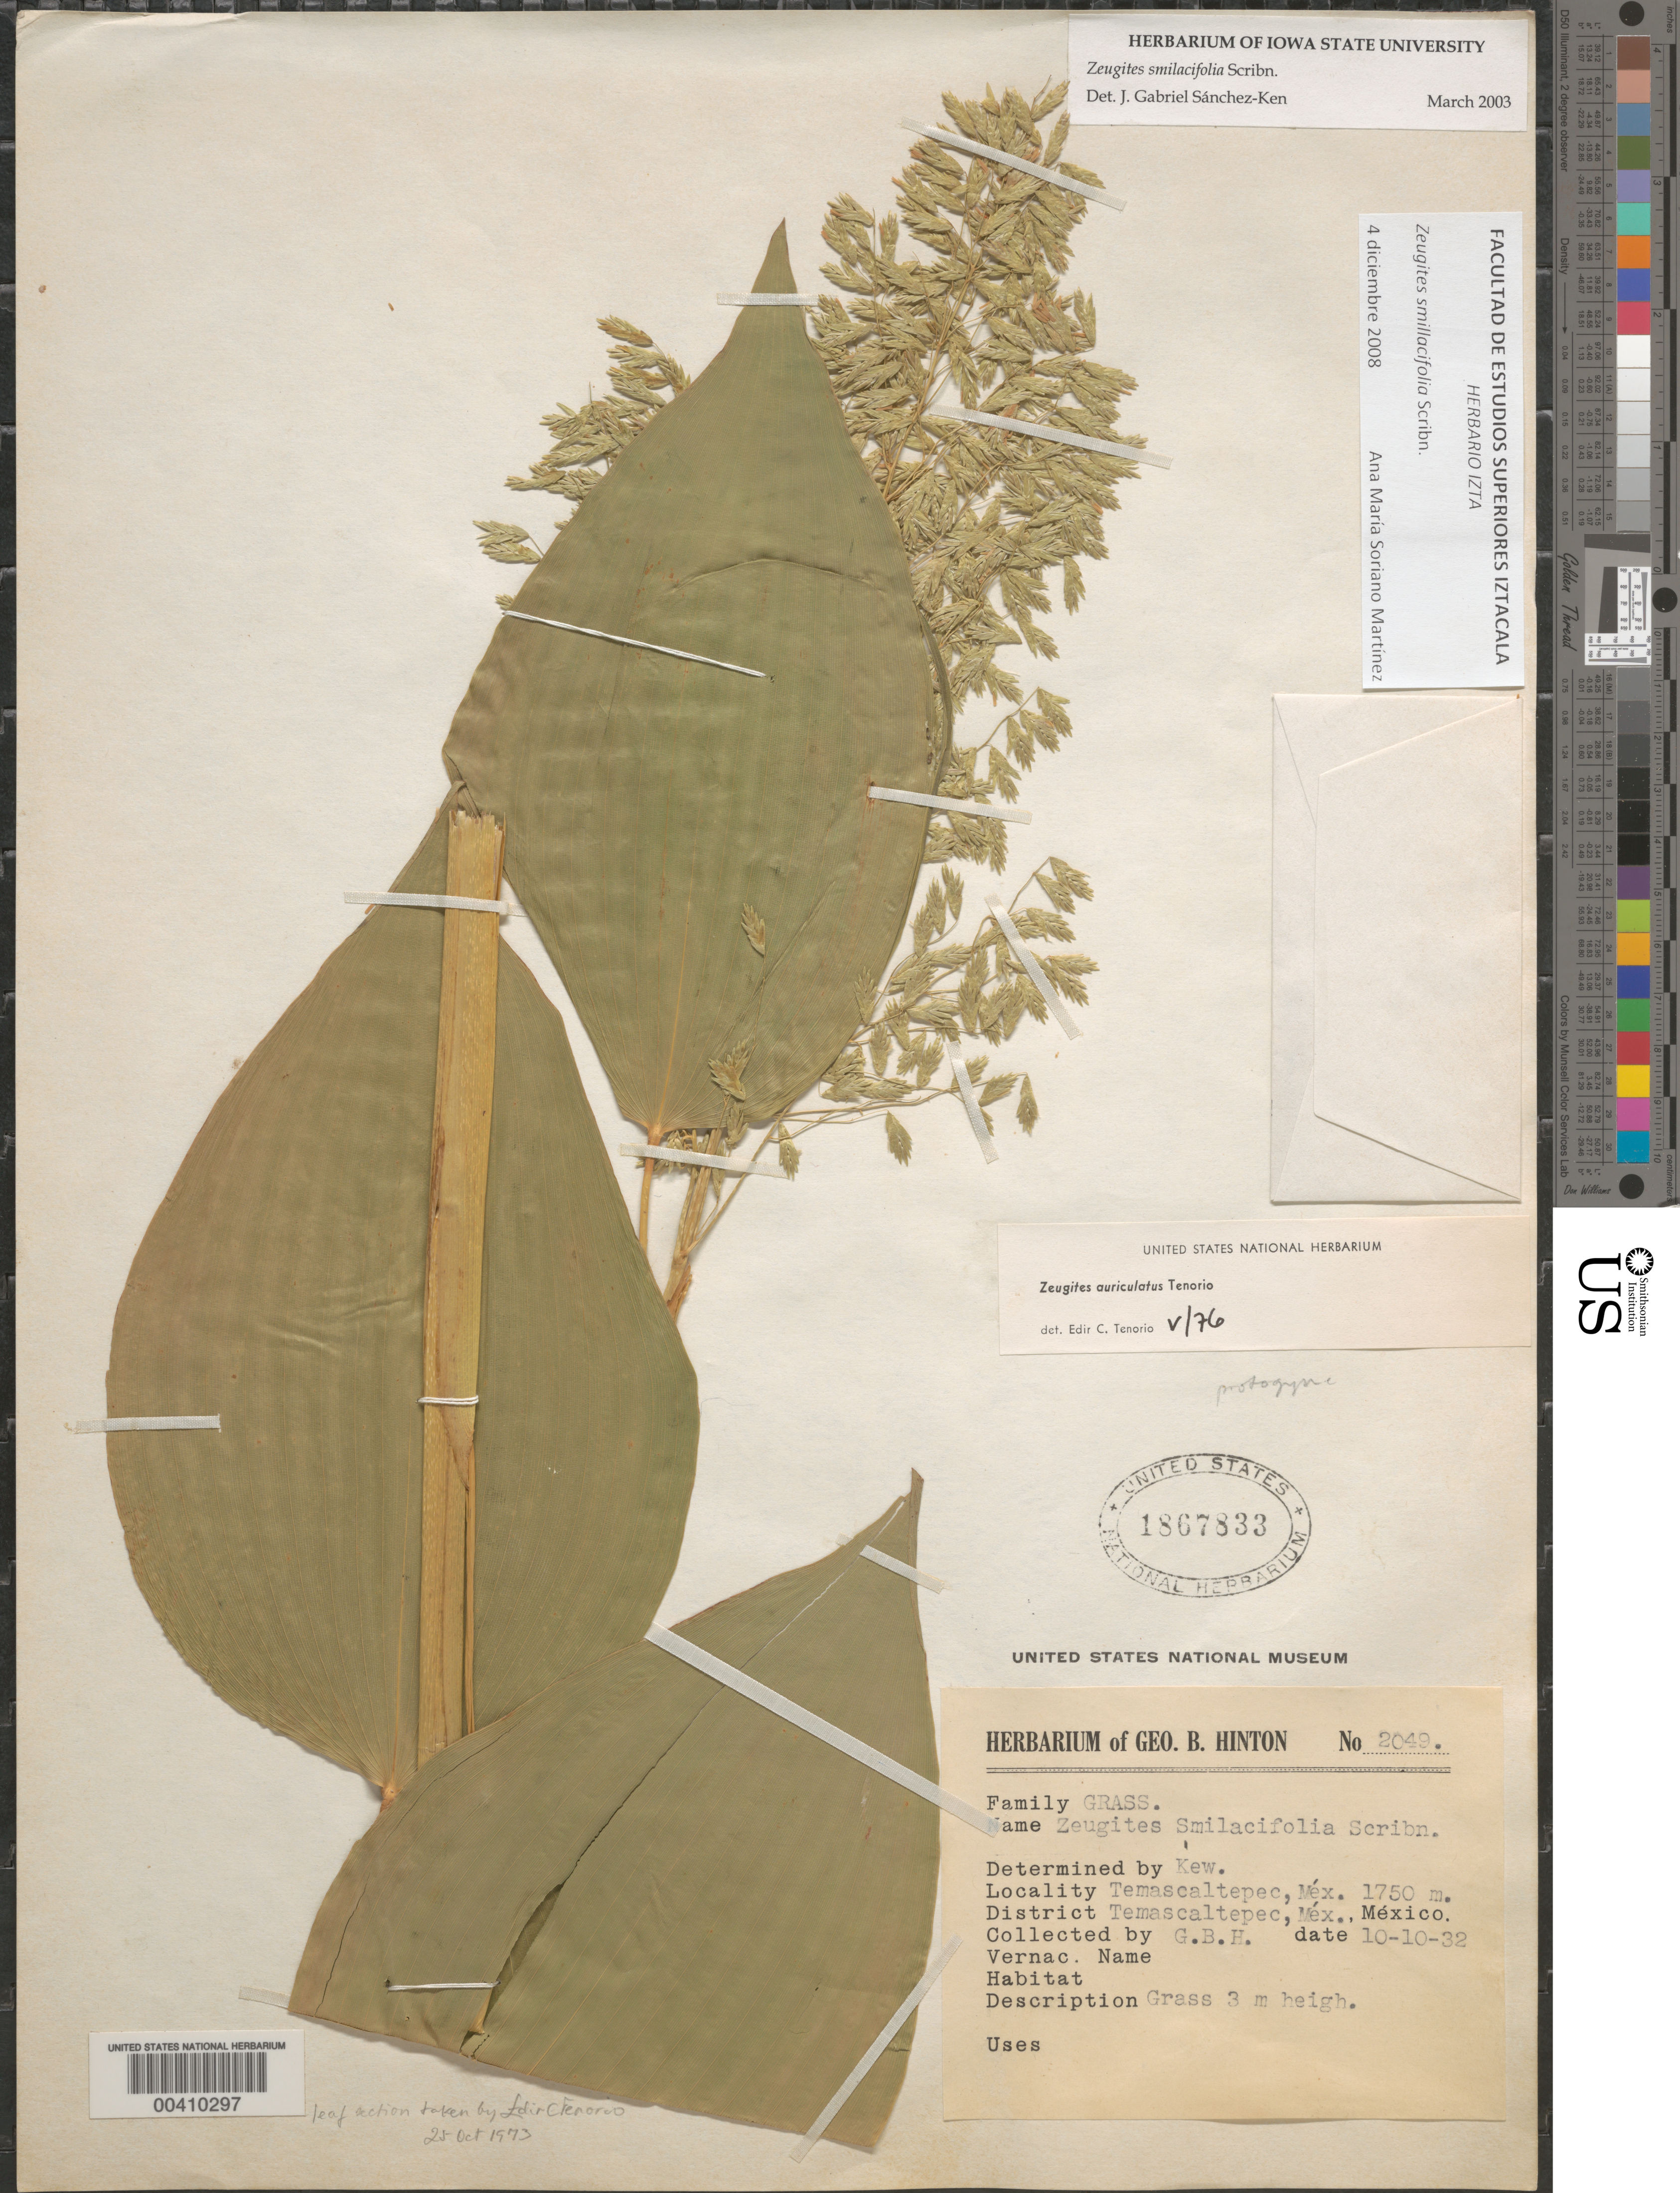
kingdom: Plantae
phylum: Tracheophyta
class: Liliopsida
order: Poales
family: Poaceae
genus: Zeugites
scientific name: Zeugites smilacifolius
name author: Scribn.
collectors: G. B. Hinton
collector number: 2049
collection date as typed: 10 Oct 1932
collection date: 1932-10-10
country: Mexico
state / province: México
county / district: Temascaltepec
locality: Temascaltepec, Temascaltepec Dist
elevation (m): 1750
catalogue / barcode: US 1867833